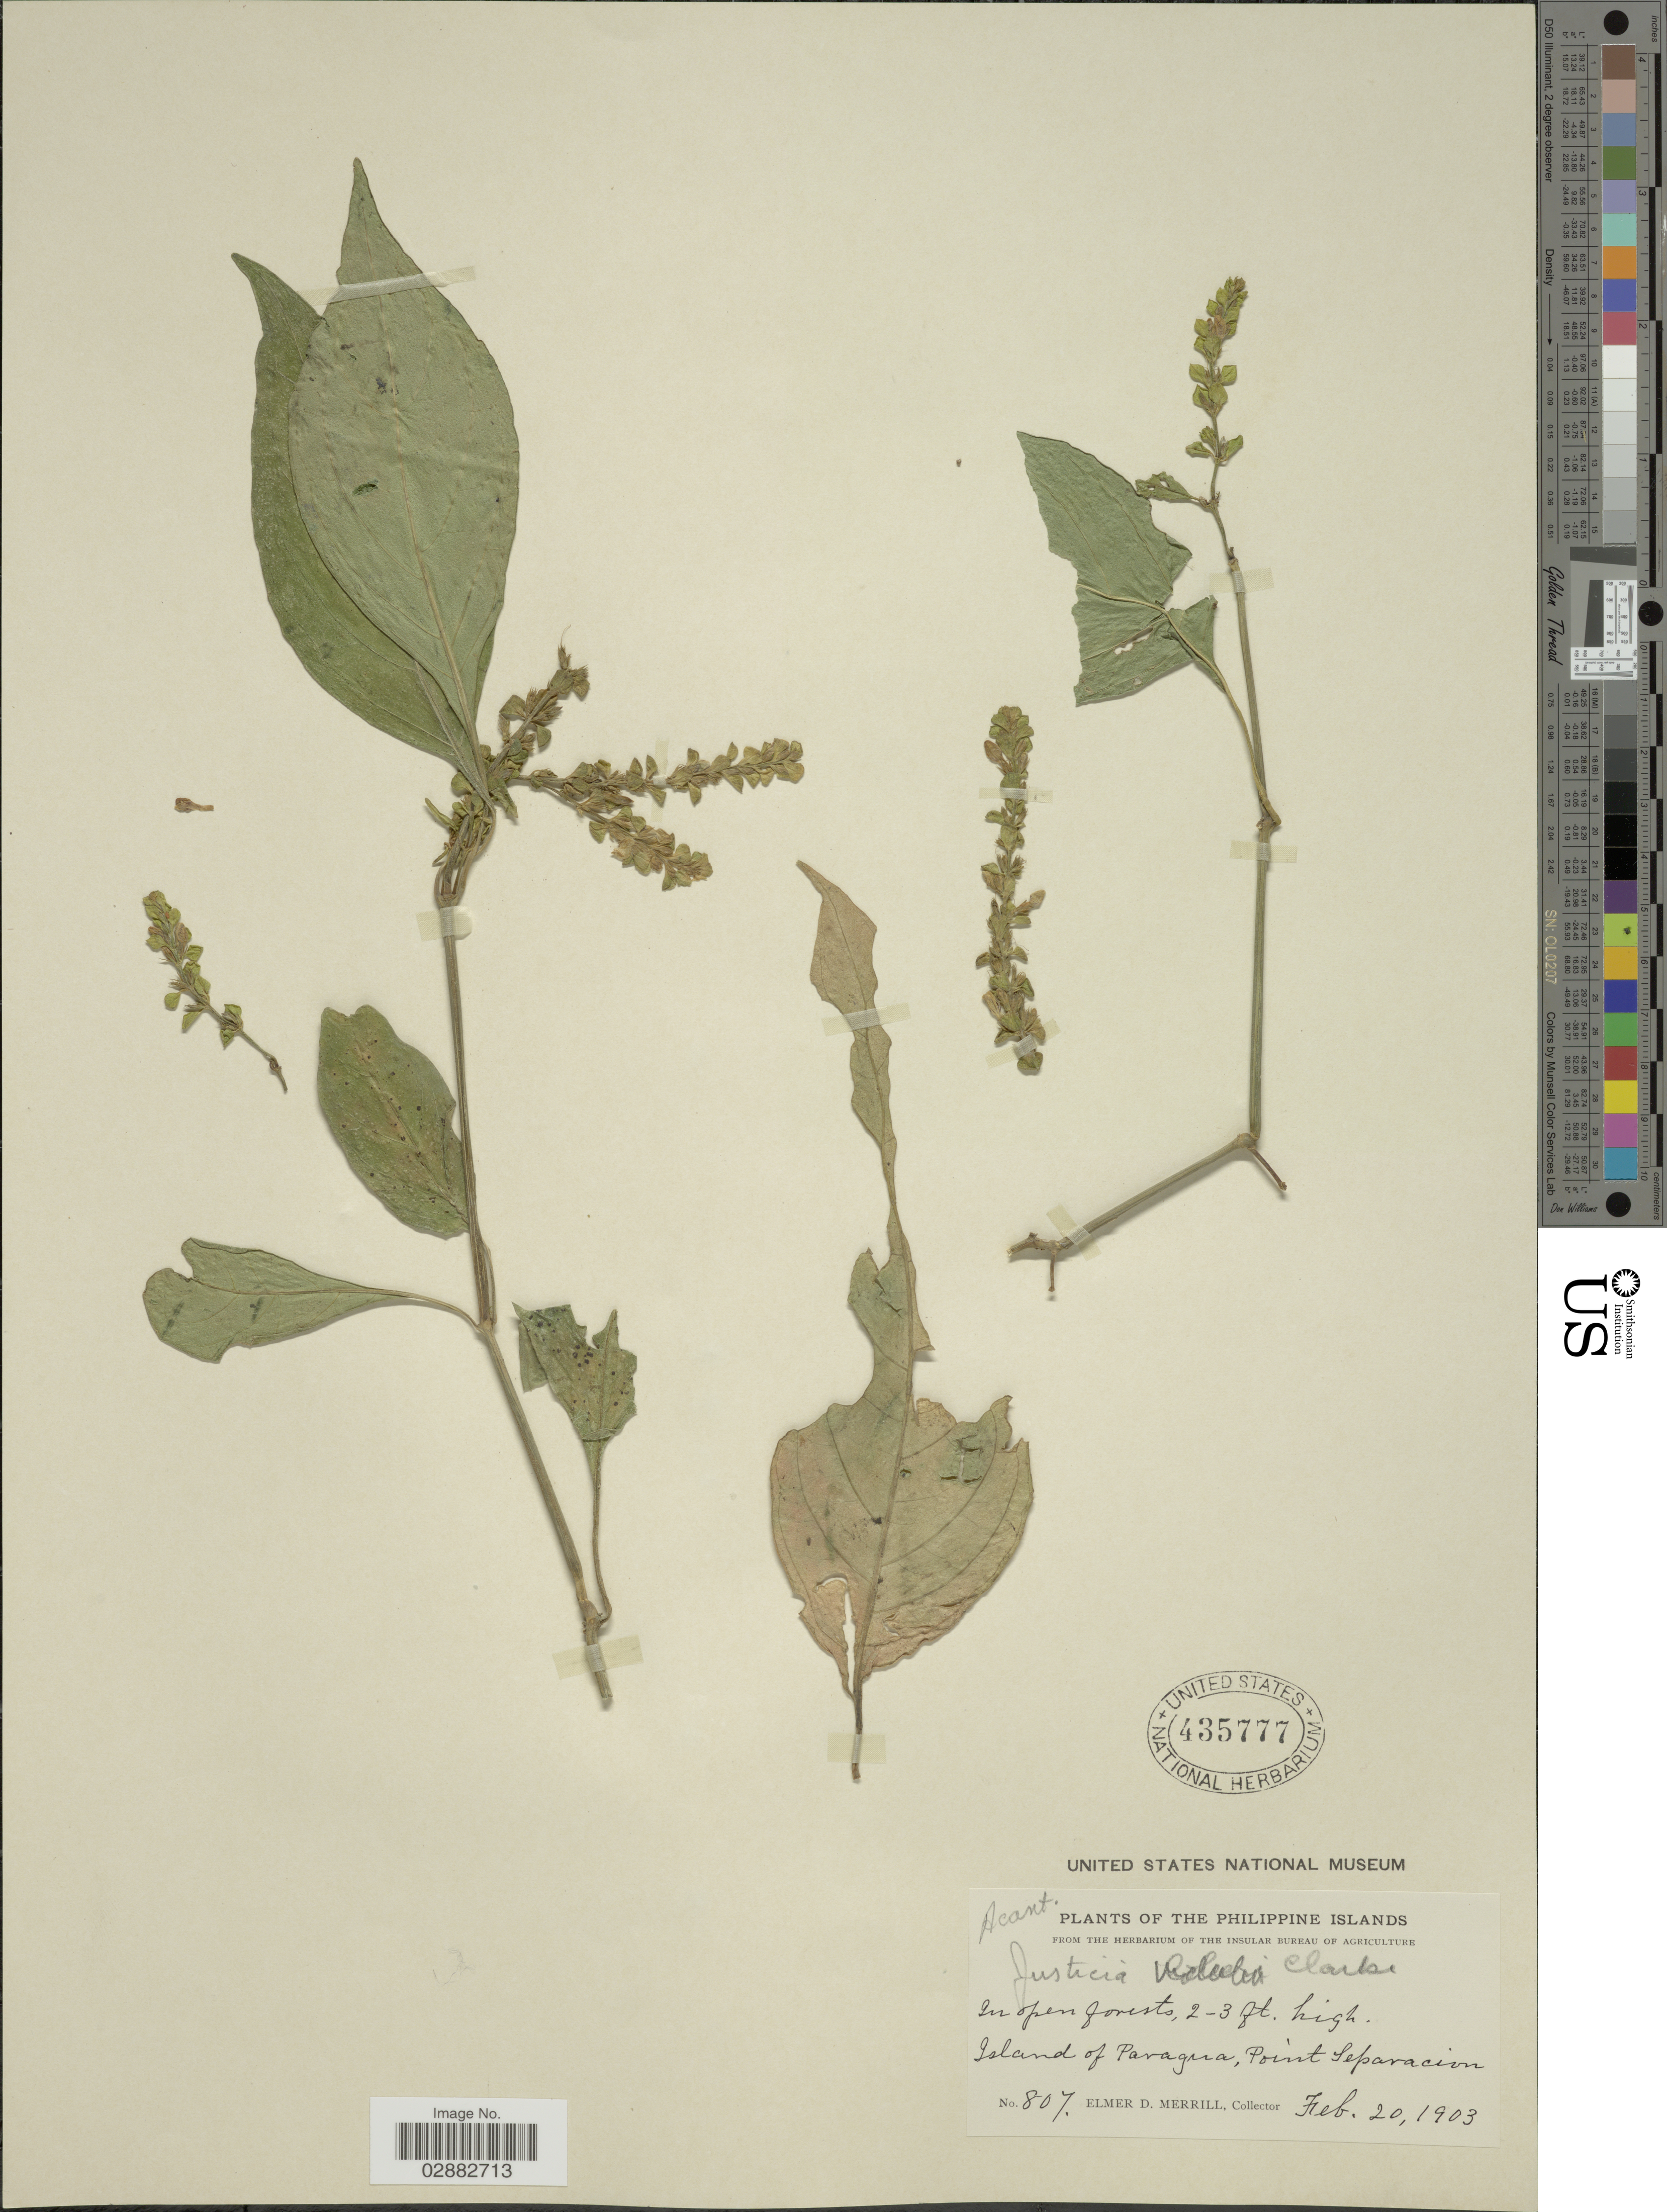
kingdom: Plantae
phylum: Tracheophyta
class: Magnoliopsida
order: Lamiales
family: Acanthaceae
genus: Justicia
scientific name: Justicia vidalii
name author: C.B. Clarke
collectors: E. D. Merrill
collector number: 807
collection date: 1903-02-20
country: Philippines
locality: Philippine Islands. Island of Paragua, Point Separacion.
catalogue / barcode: US 435777